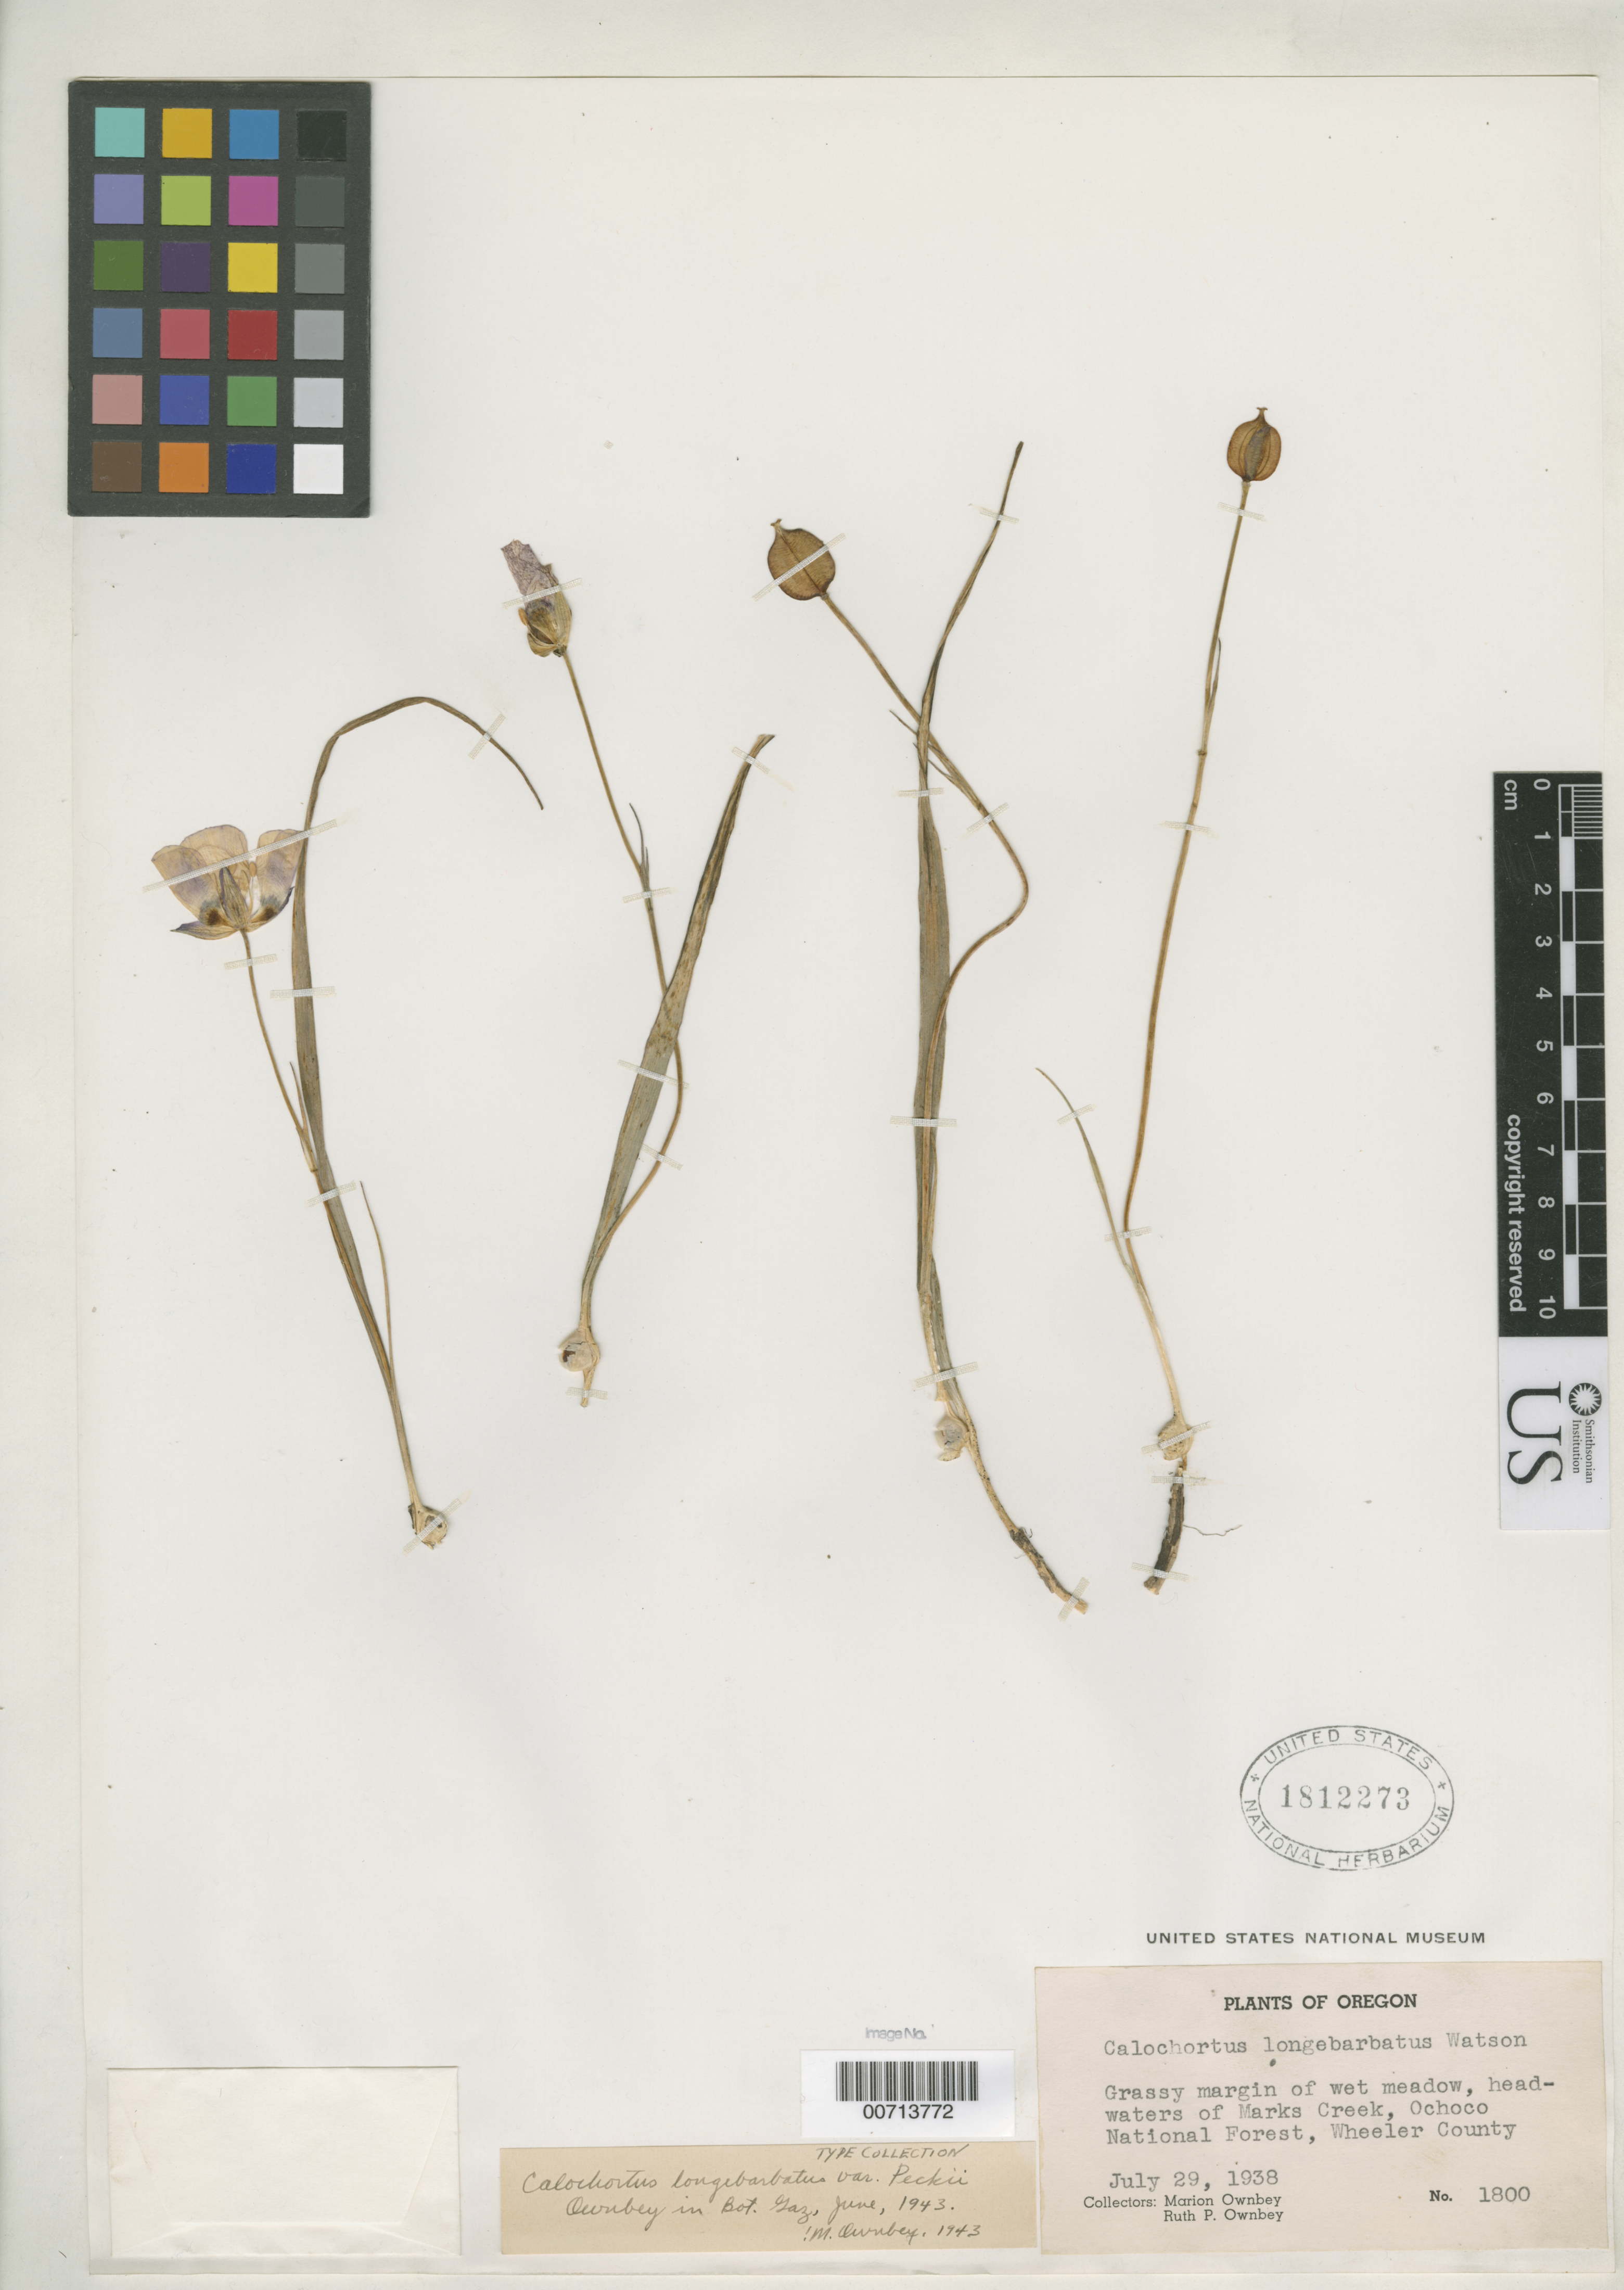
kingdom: Plantae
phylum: Tracheophyta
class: Liliopsida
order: Liliales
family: Liliaceae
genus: Calochortus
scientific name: Calochortus longebarbatus var. peckii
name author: Ownbey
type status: Isotype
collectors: F. M. Ownbey & R. Ownbey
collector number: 1800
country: United States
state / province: Oregon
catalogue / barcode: US 1812273